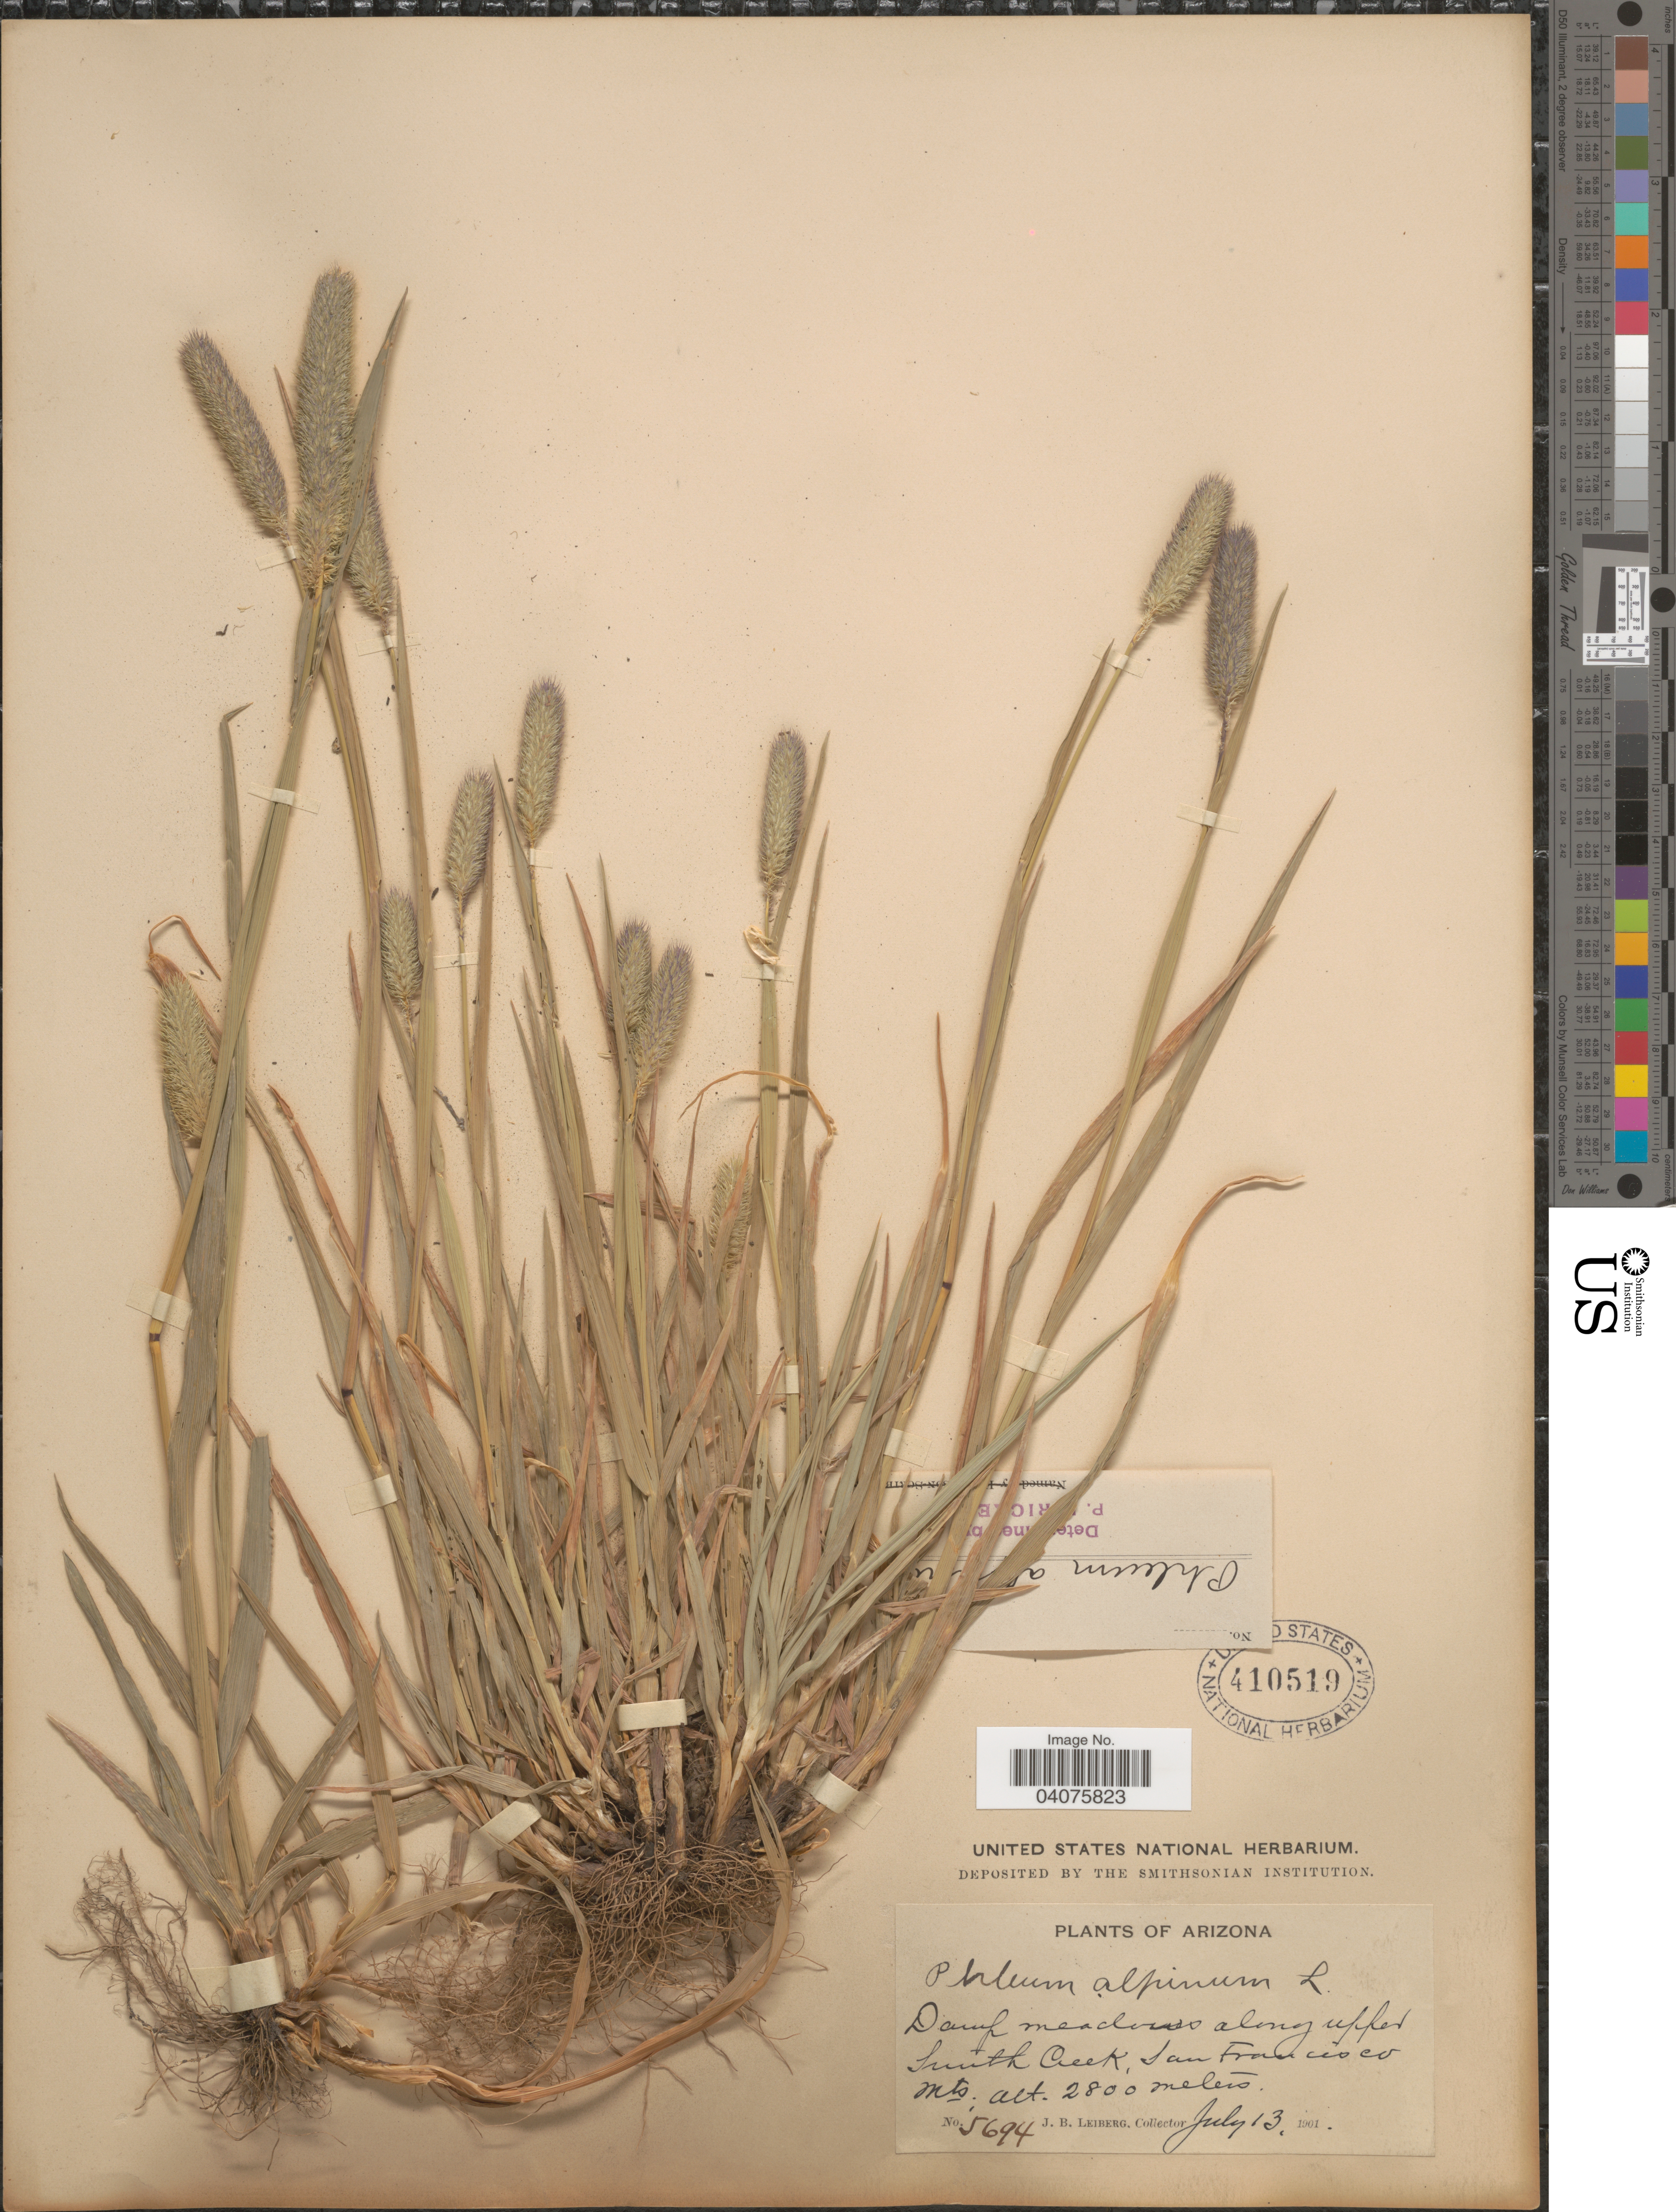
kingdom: Plantae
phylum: Tracheophyta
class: Liliopsida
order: Poales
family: Poaceae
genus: Phleum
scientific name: Phleum alpinum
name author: L.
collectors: J. B. Leiberg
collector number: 5694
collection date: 1901-07-13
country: United States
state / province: Arizona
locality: Damp meadows along upper Smith Creek, San Francisco Mts.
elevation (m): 2800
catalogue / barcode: US 410519